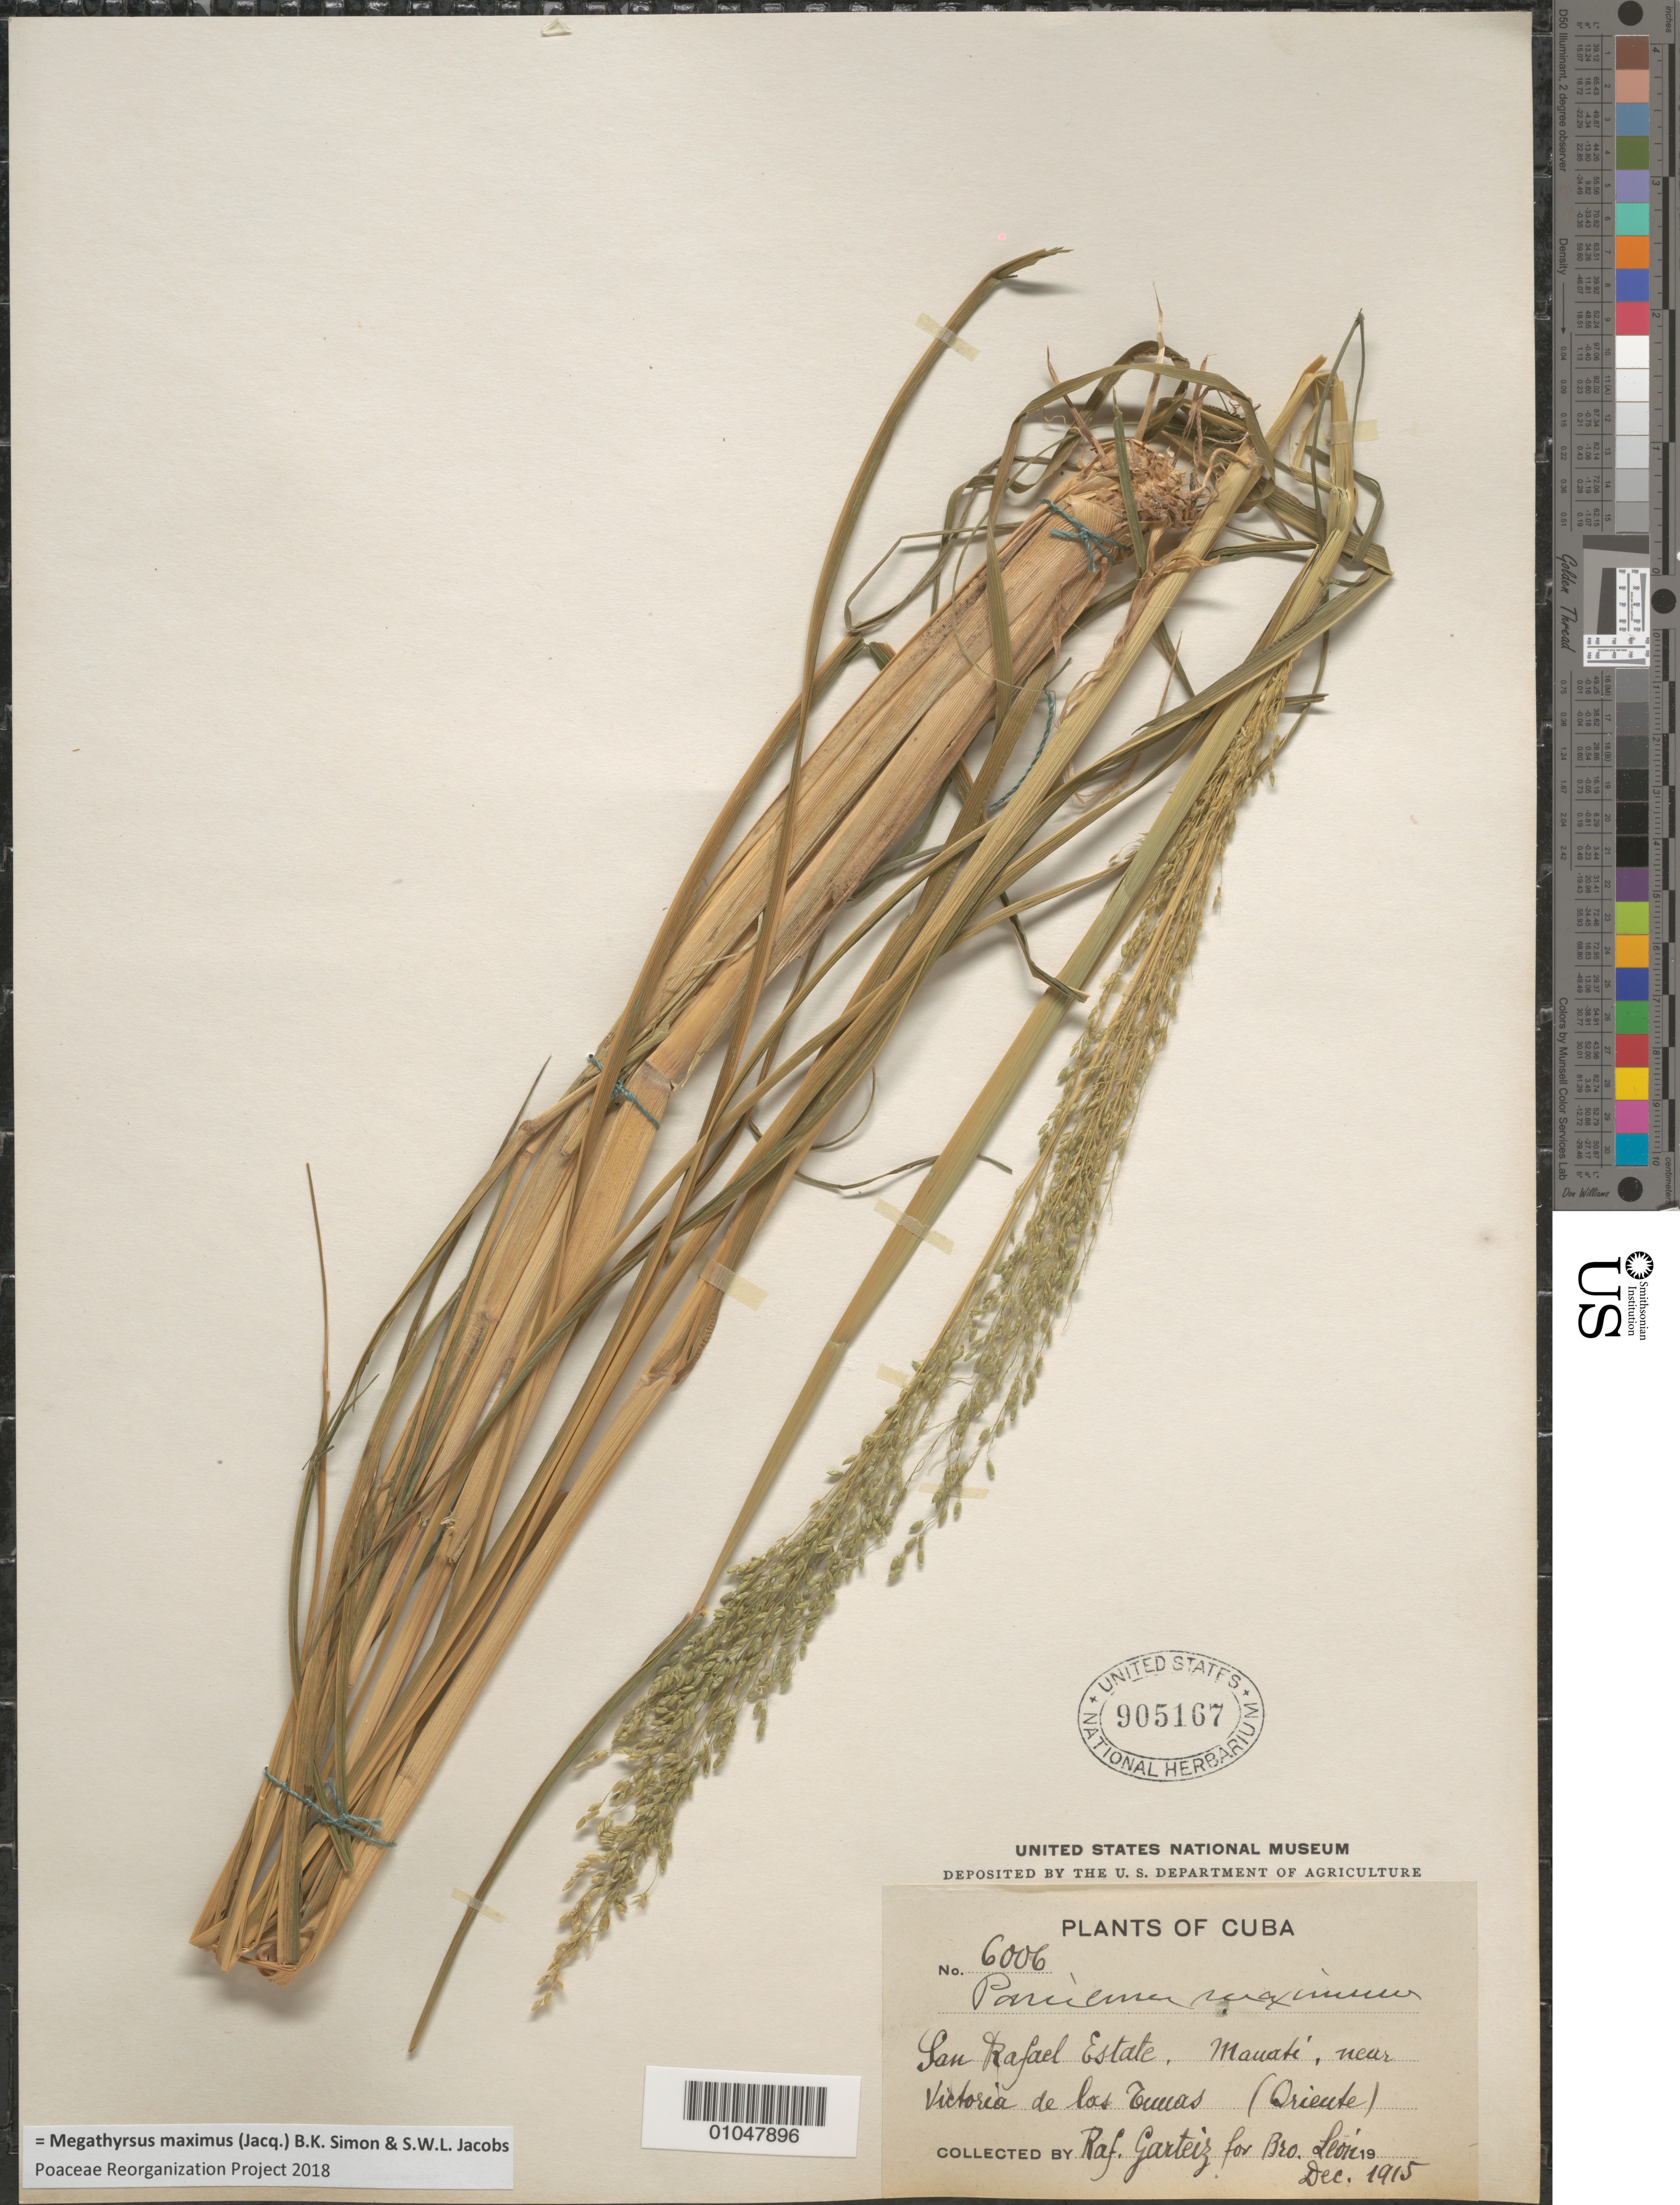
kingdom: Plantae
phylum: Tracheophyta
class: Liliopsida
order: Poales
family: Poaceae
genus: Panicum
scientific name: Panicum maximum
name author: Jacq.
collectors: R. Garteiz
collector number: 6006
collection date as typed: Dec 1915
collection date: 1915-12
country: Cuba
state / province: Las Tunas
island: Cuba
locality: San Rafael Estate, Manate, near Victoria de las Tunas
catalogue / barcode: US 905167